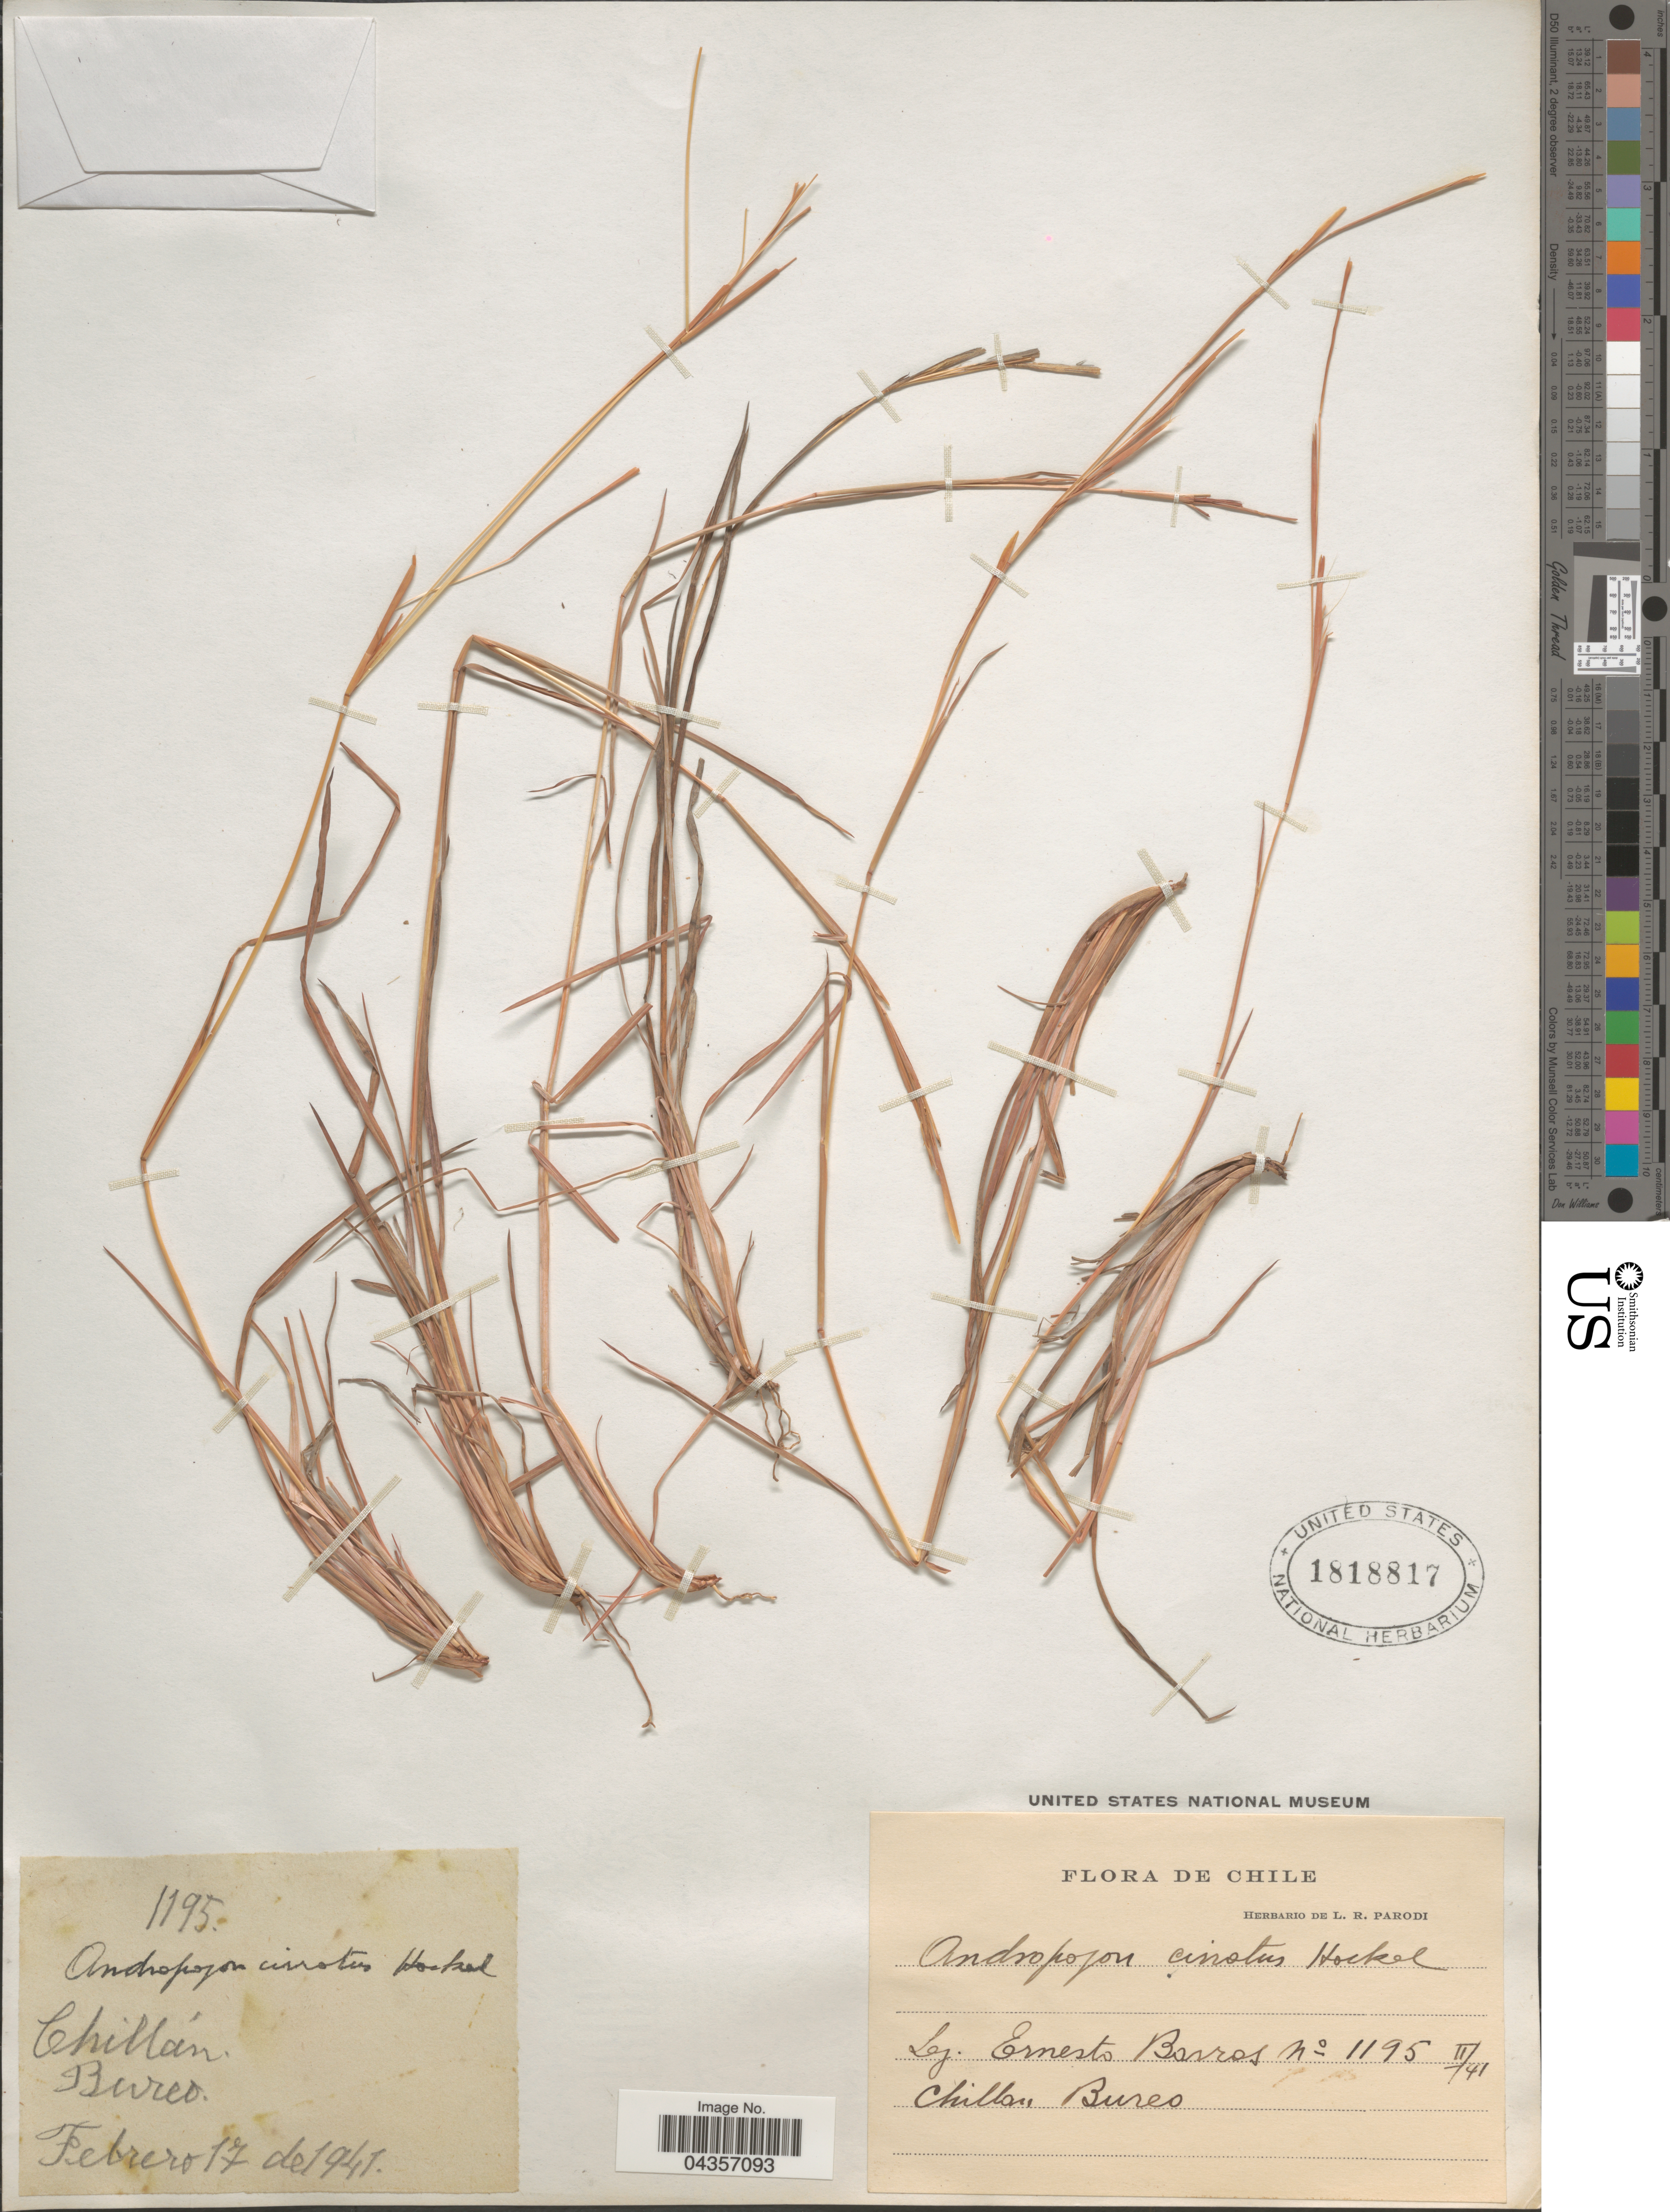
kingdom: Plantae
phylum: Tracheophyta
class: Liliopsida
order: Poales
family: Poaceae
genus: Schizachyrium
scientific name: Schizachyrium sanguineum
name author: (Retz.) Alston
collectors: E. Barros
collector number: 1195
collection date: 1941-02-17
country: Chile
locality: Chillán. Bureo.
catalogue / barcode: US 1818817